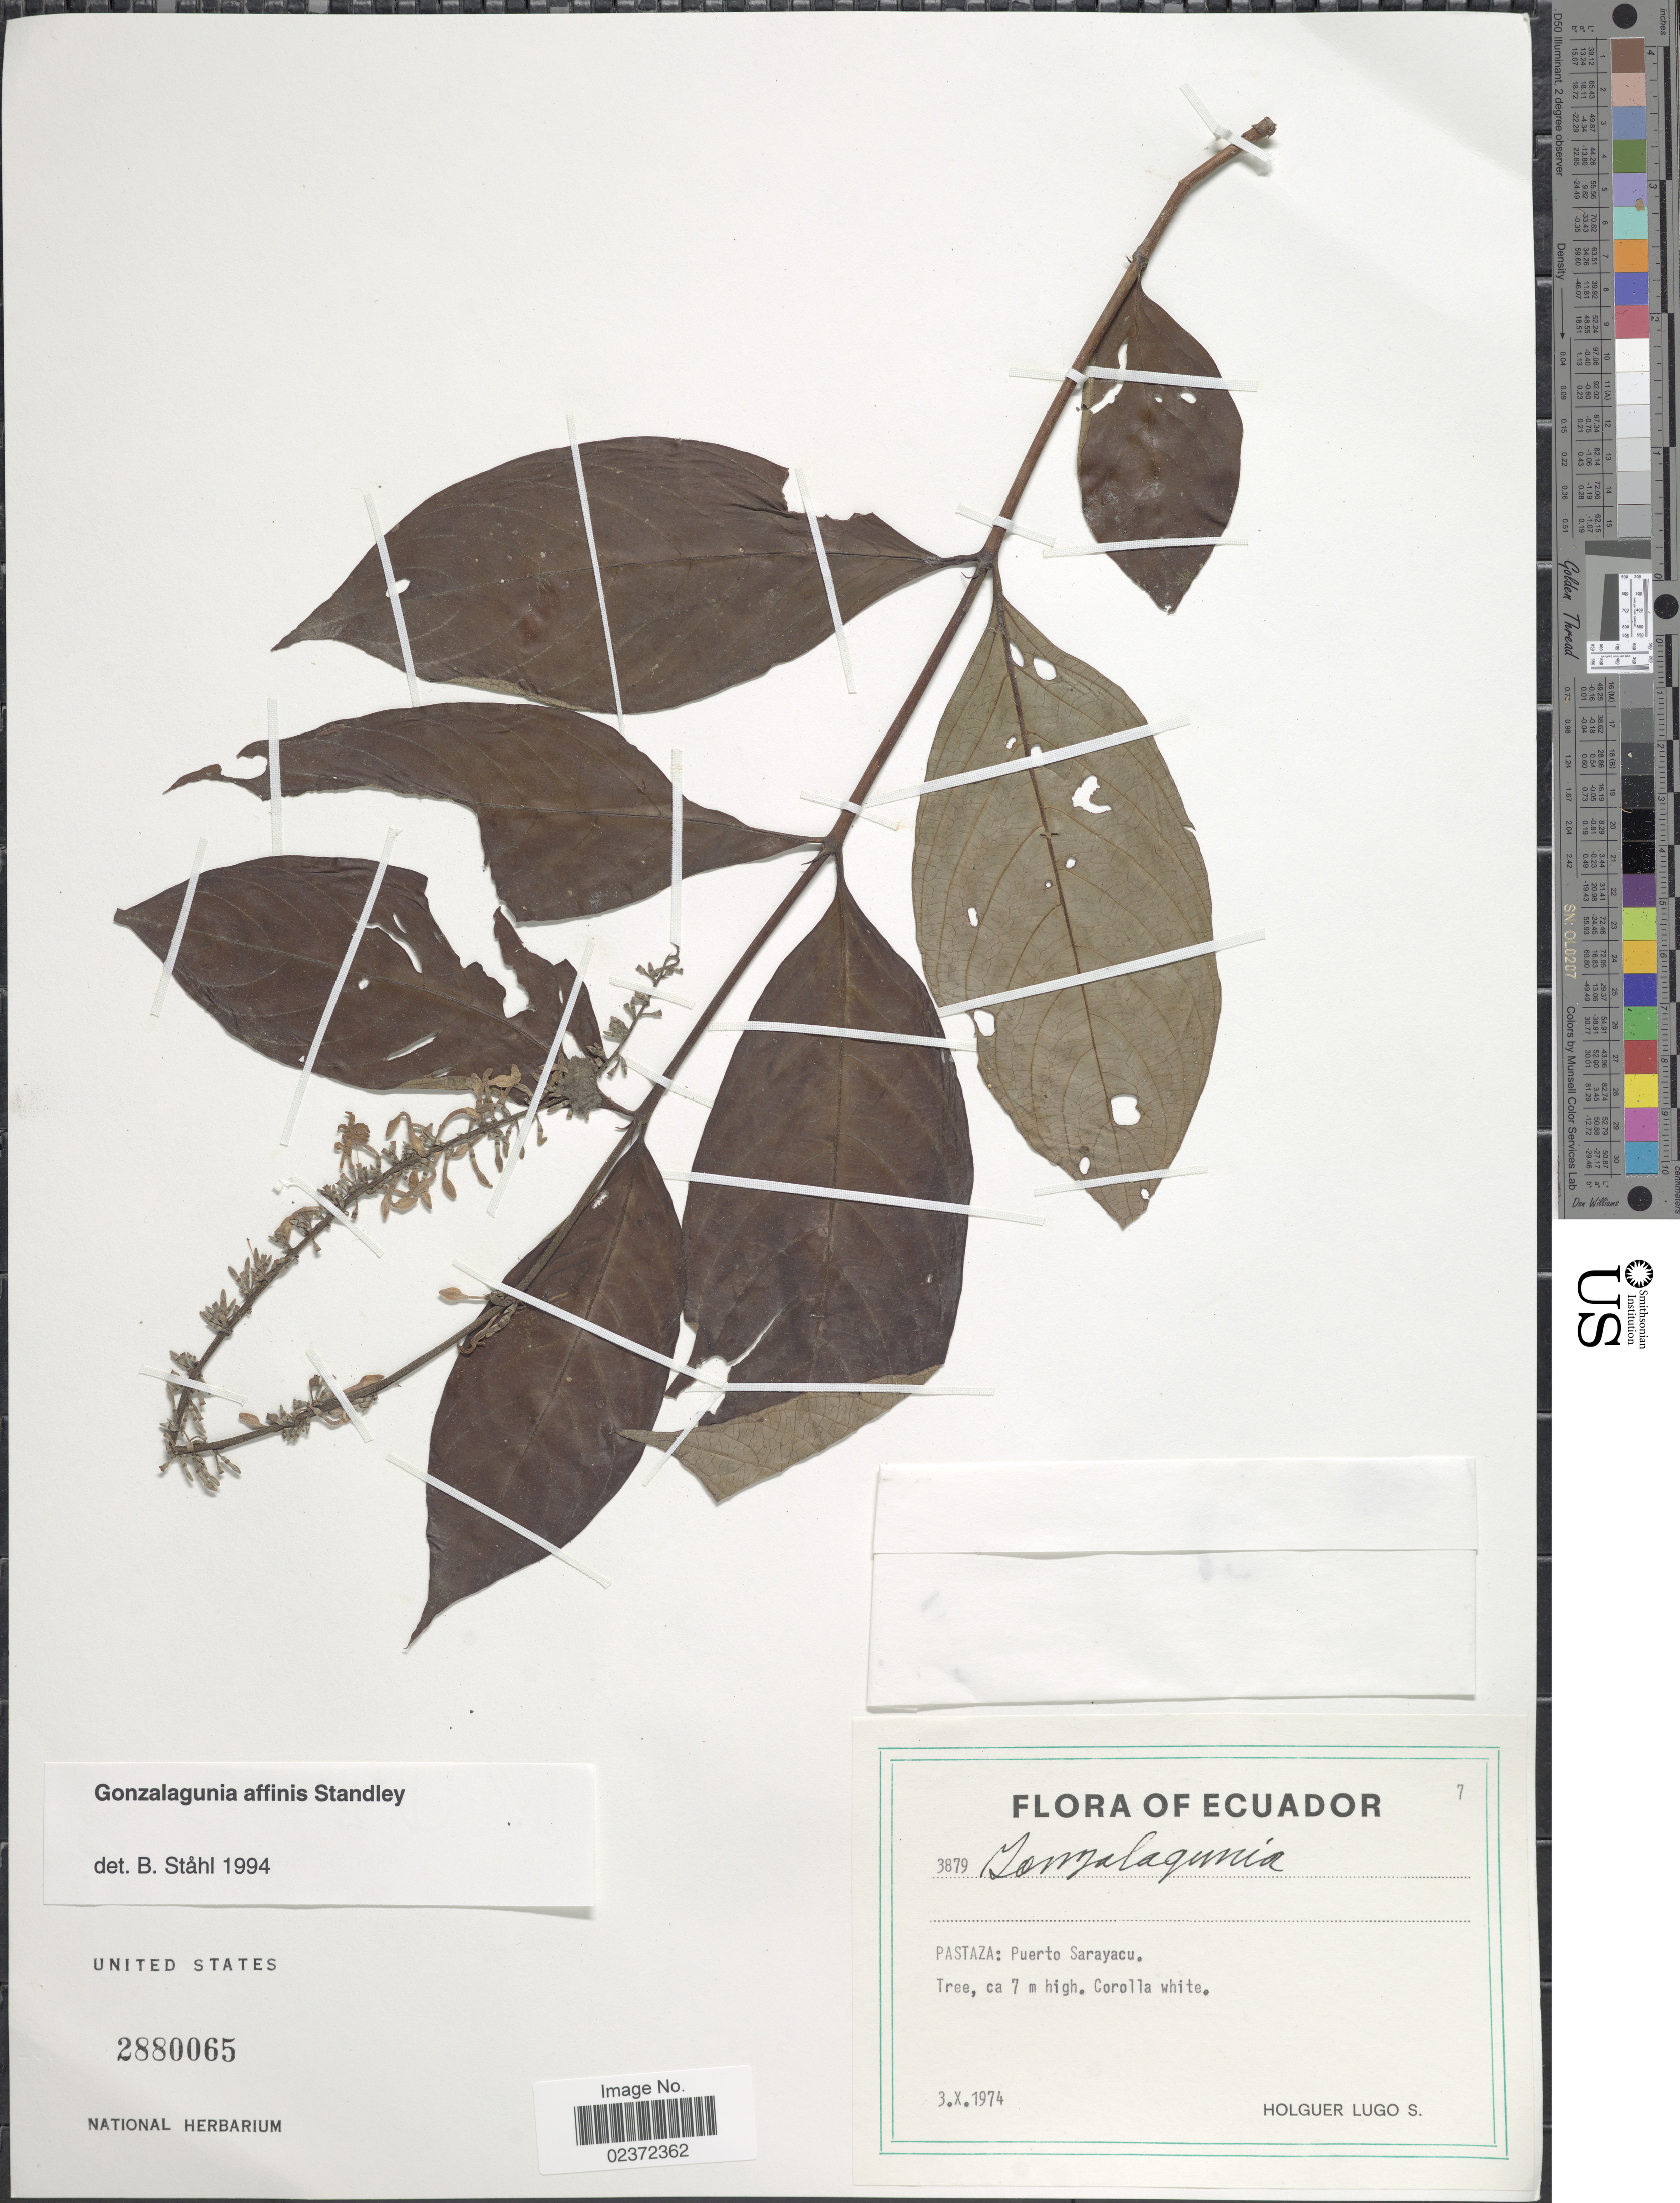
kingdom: Plantae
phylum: Tracheophyta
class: Magnoliopsida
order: Gentianales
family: Rubiaceae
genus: Gonzalagunia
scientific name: Gonzalagunia affinis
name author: Standl. ex Steyerm.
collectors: H. Lugo S.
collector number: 3879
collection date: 1974-10-03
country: Ecuador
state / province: Pastaza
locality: Puerto Sarayacu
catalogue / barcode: US 2880065